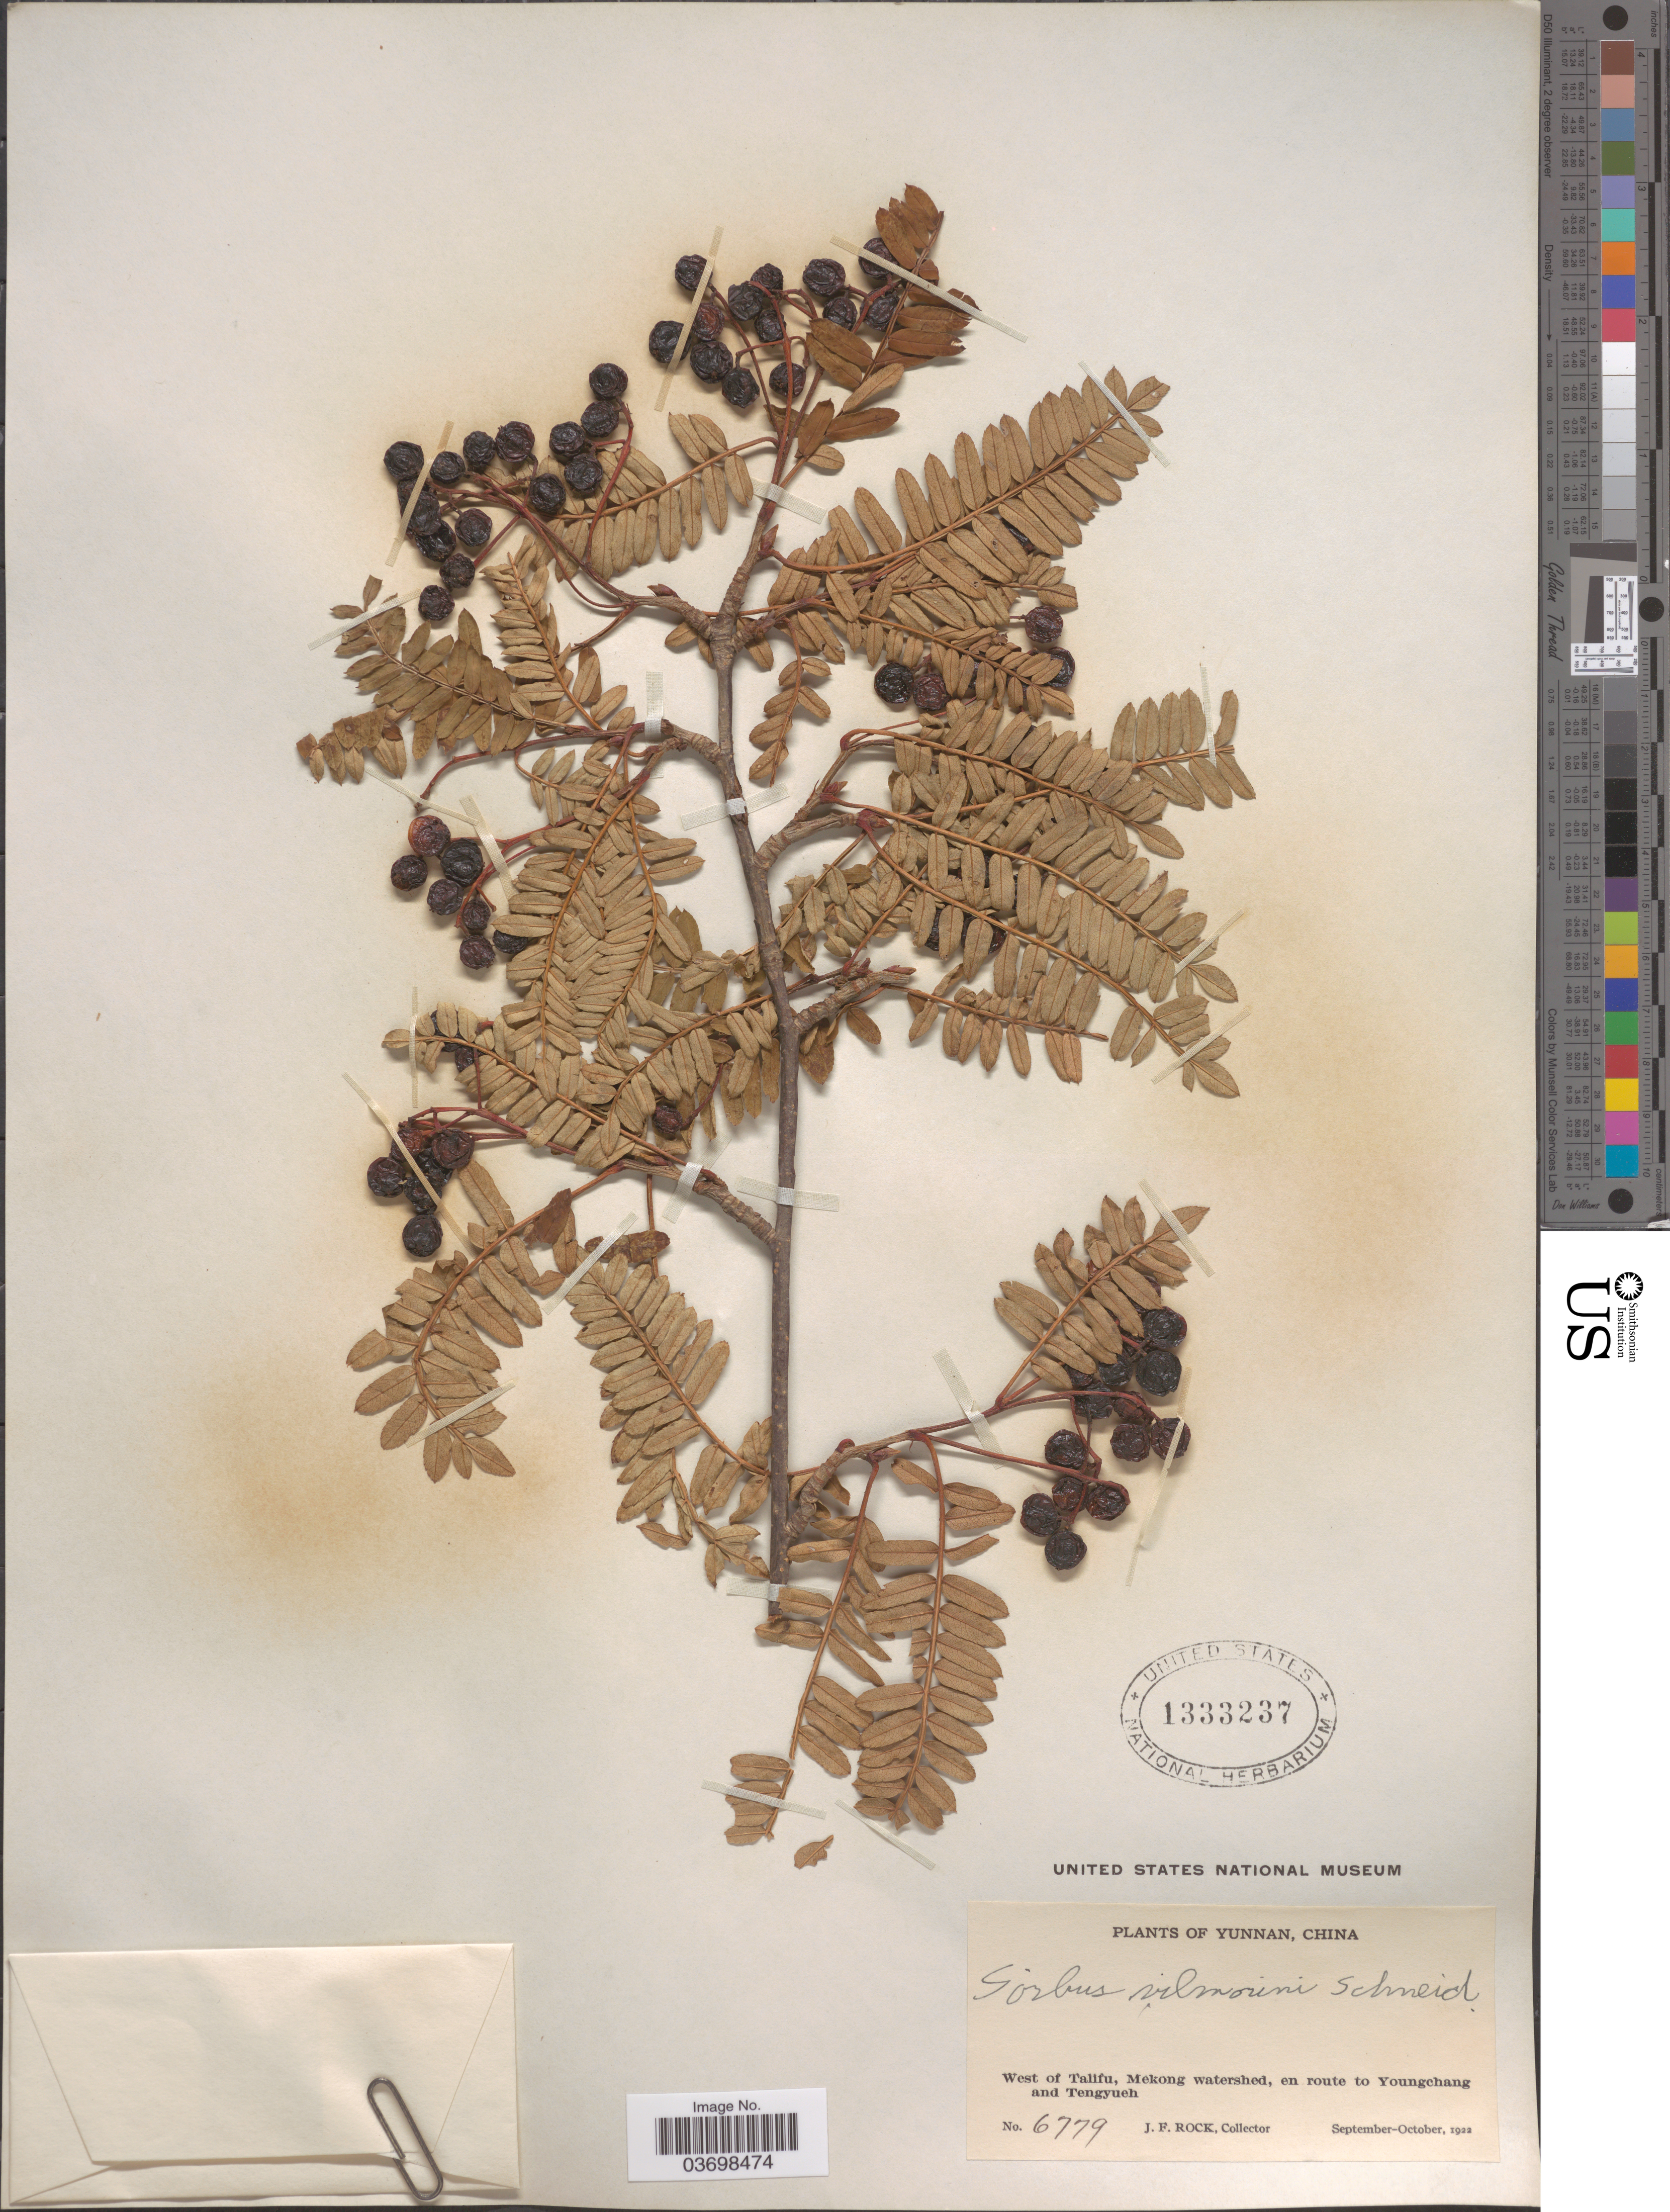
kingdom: Plantae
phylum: Tracheophyta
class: Magnoliopsida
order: Rosales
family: Rosaceae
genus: Sorbus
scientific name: Sorbus vilmorini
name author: C.K. Schneid.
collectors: J. Rock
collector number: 6779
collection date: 1922-09/1922-10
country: China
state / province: Yunnan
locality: West of Talifu, Mekong watershed, en route to Youngchang and Tengyueh.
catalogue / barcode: US 1333237